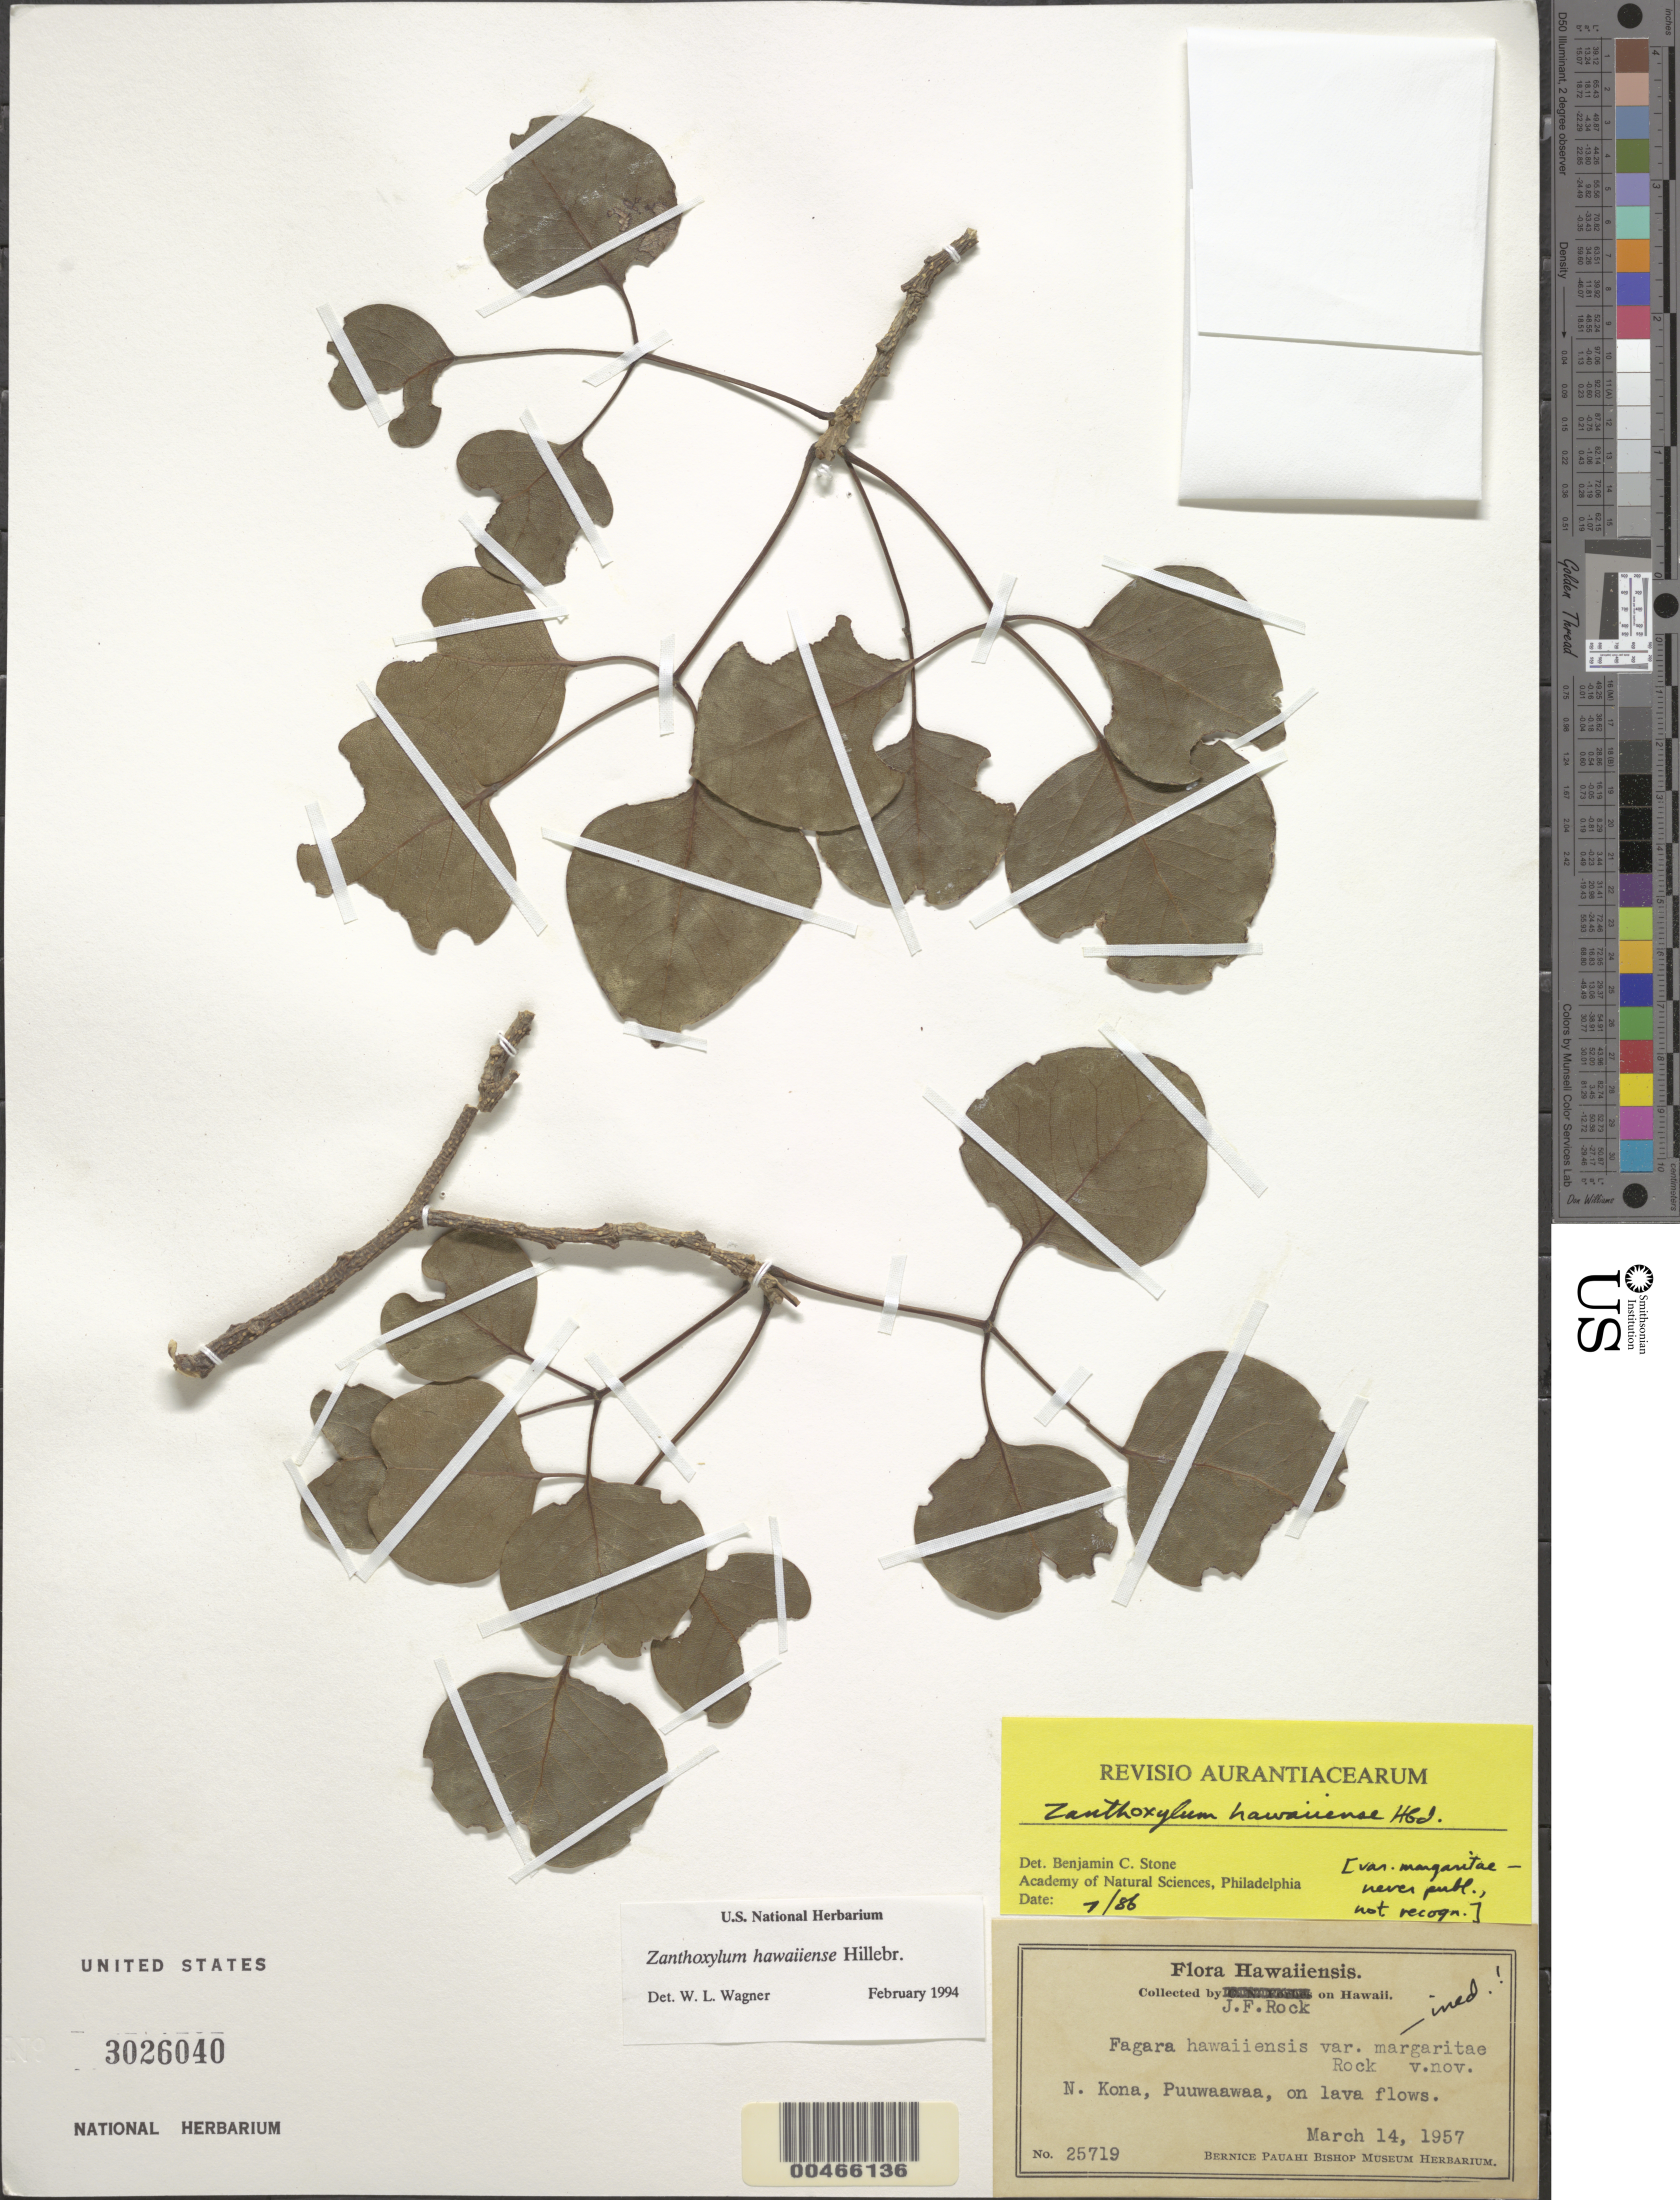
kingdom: Plantae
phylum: Tracheophyta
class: Magnoliopsida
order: Sapindales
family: Rutaceae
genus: Zanthoxylum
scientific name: Zanthoxylum hawaiiense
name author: Hillebr.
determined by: Wagner, W. L., (BOT), Smithsonian Institution - National Museum of Natural History (UNITED STATES)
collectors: J. F. Rock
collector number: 25719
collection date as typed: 14 Mar 1957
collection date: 1957-03-14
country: United States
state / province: Hawaii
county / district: Hawaii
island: Hawaii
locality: N Kona, Puuwaawaa, on lava flows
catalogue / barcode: US 3026040